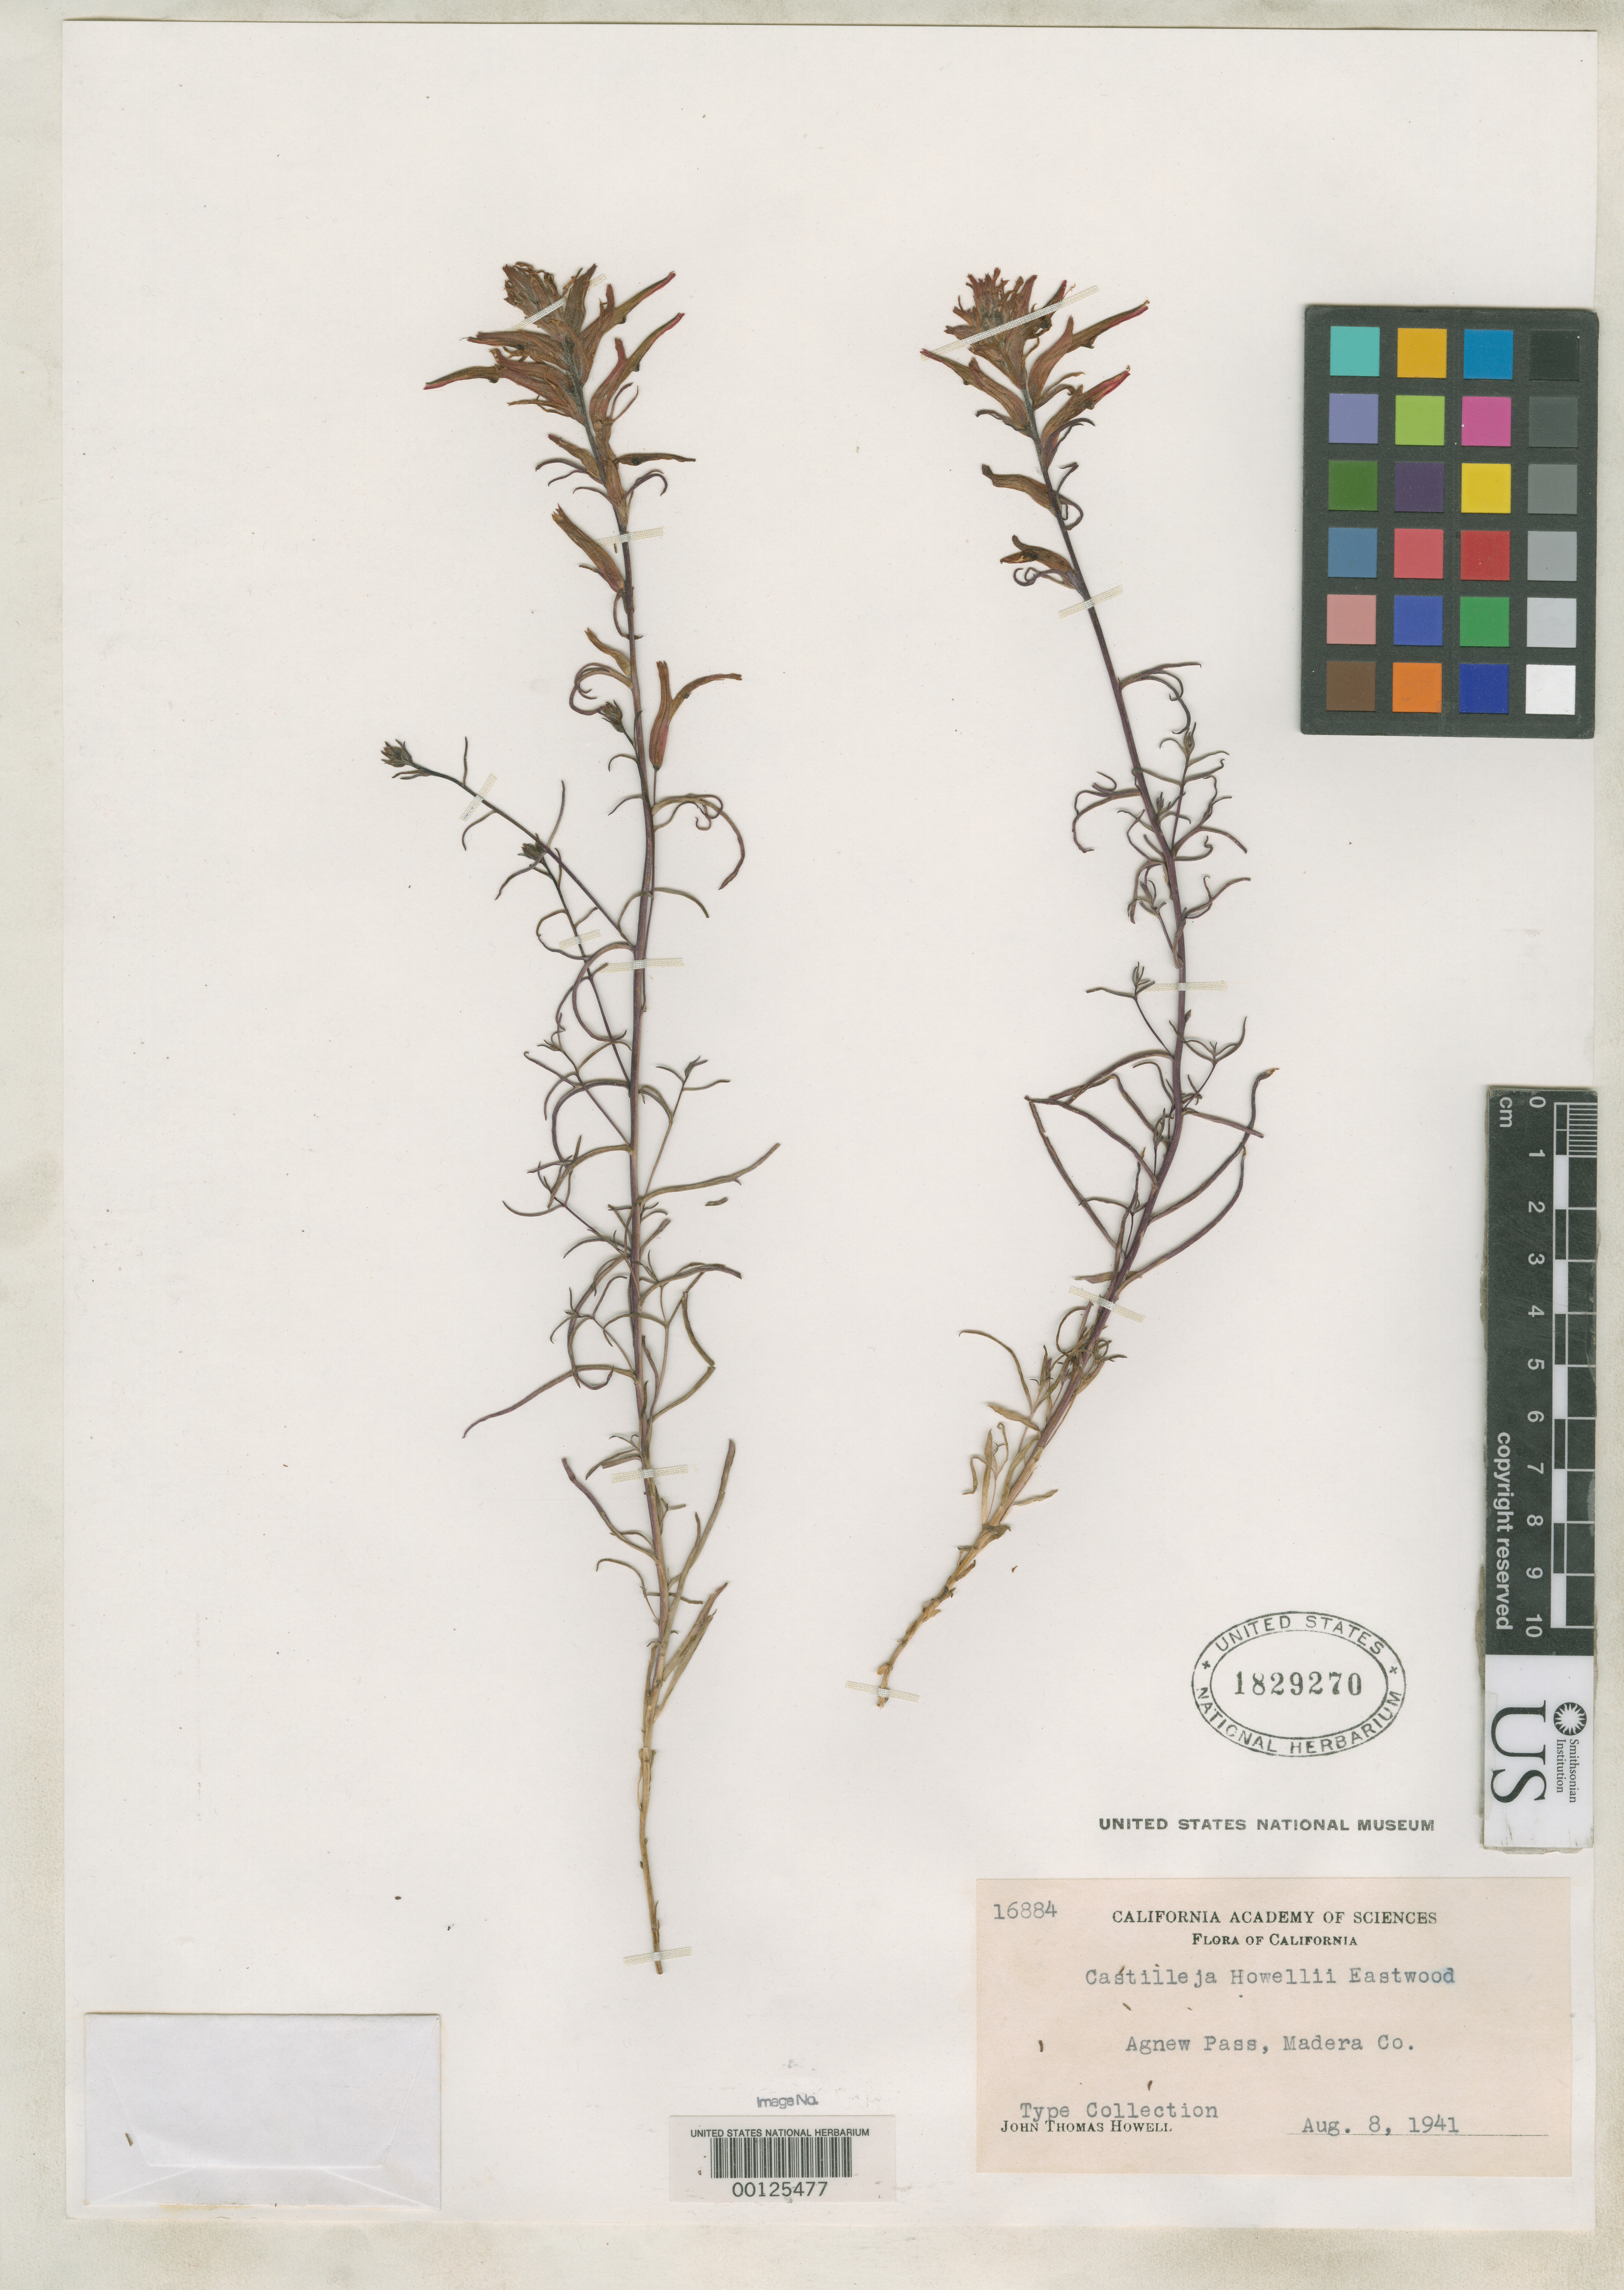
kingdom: Plantae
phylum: Tracheophyta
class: Magnoliopsida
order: Lamiales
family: Orobanchaceae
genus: Castilleja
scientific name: Castilleja howellii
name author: Eastw.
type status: Isotype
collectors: J. T. Howell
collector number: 16884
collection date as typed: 08 Aug 1941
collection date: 1941-08-08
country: United States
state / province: California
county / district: Madera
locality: Agnew Pass.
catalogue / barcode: US 1829270